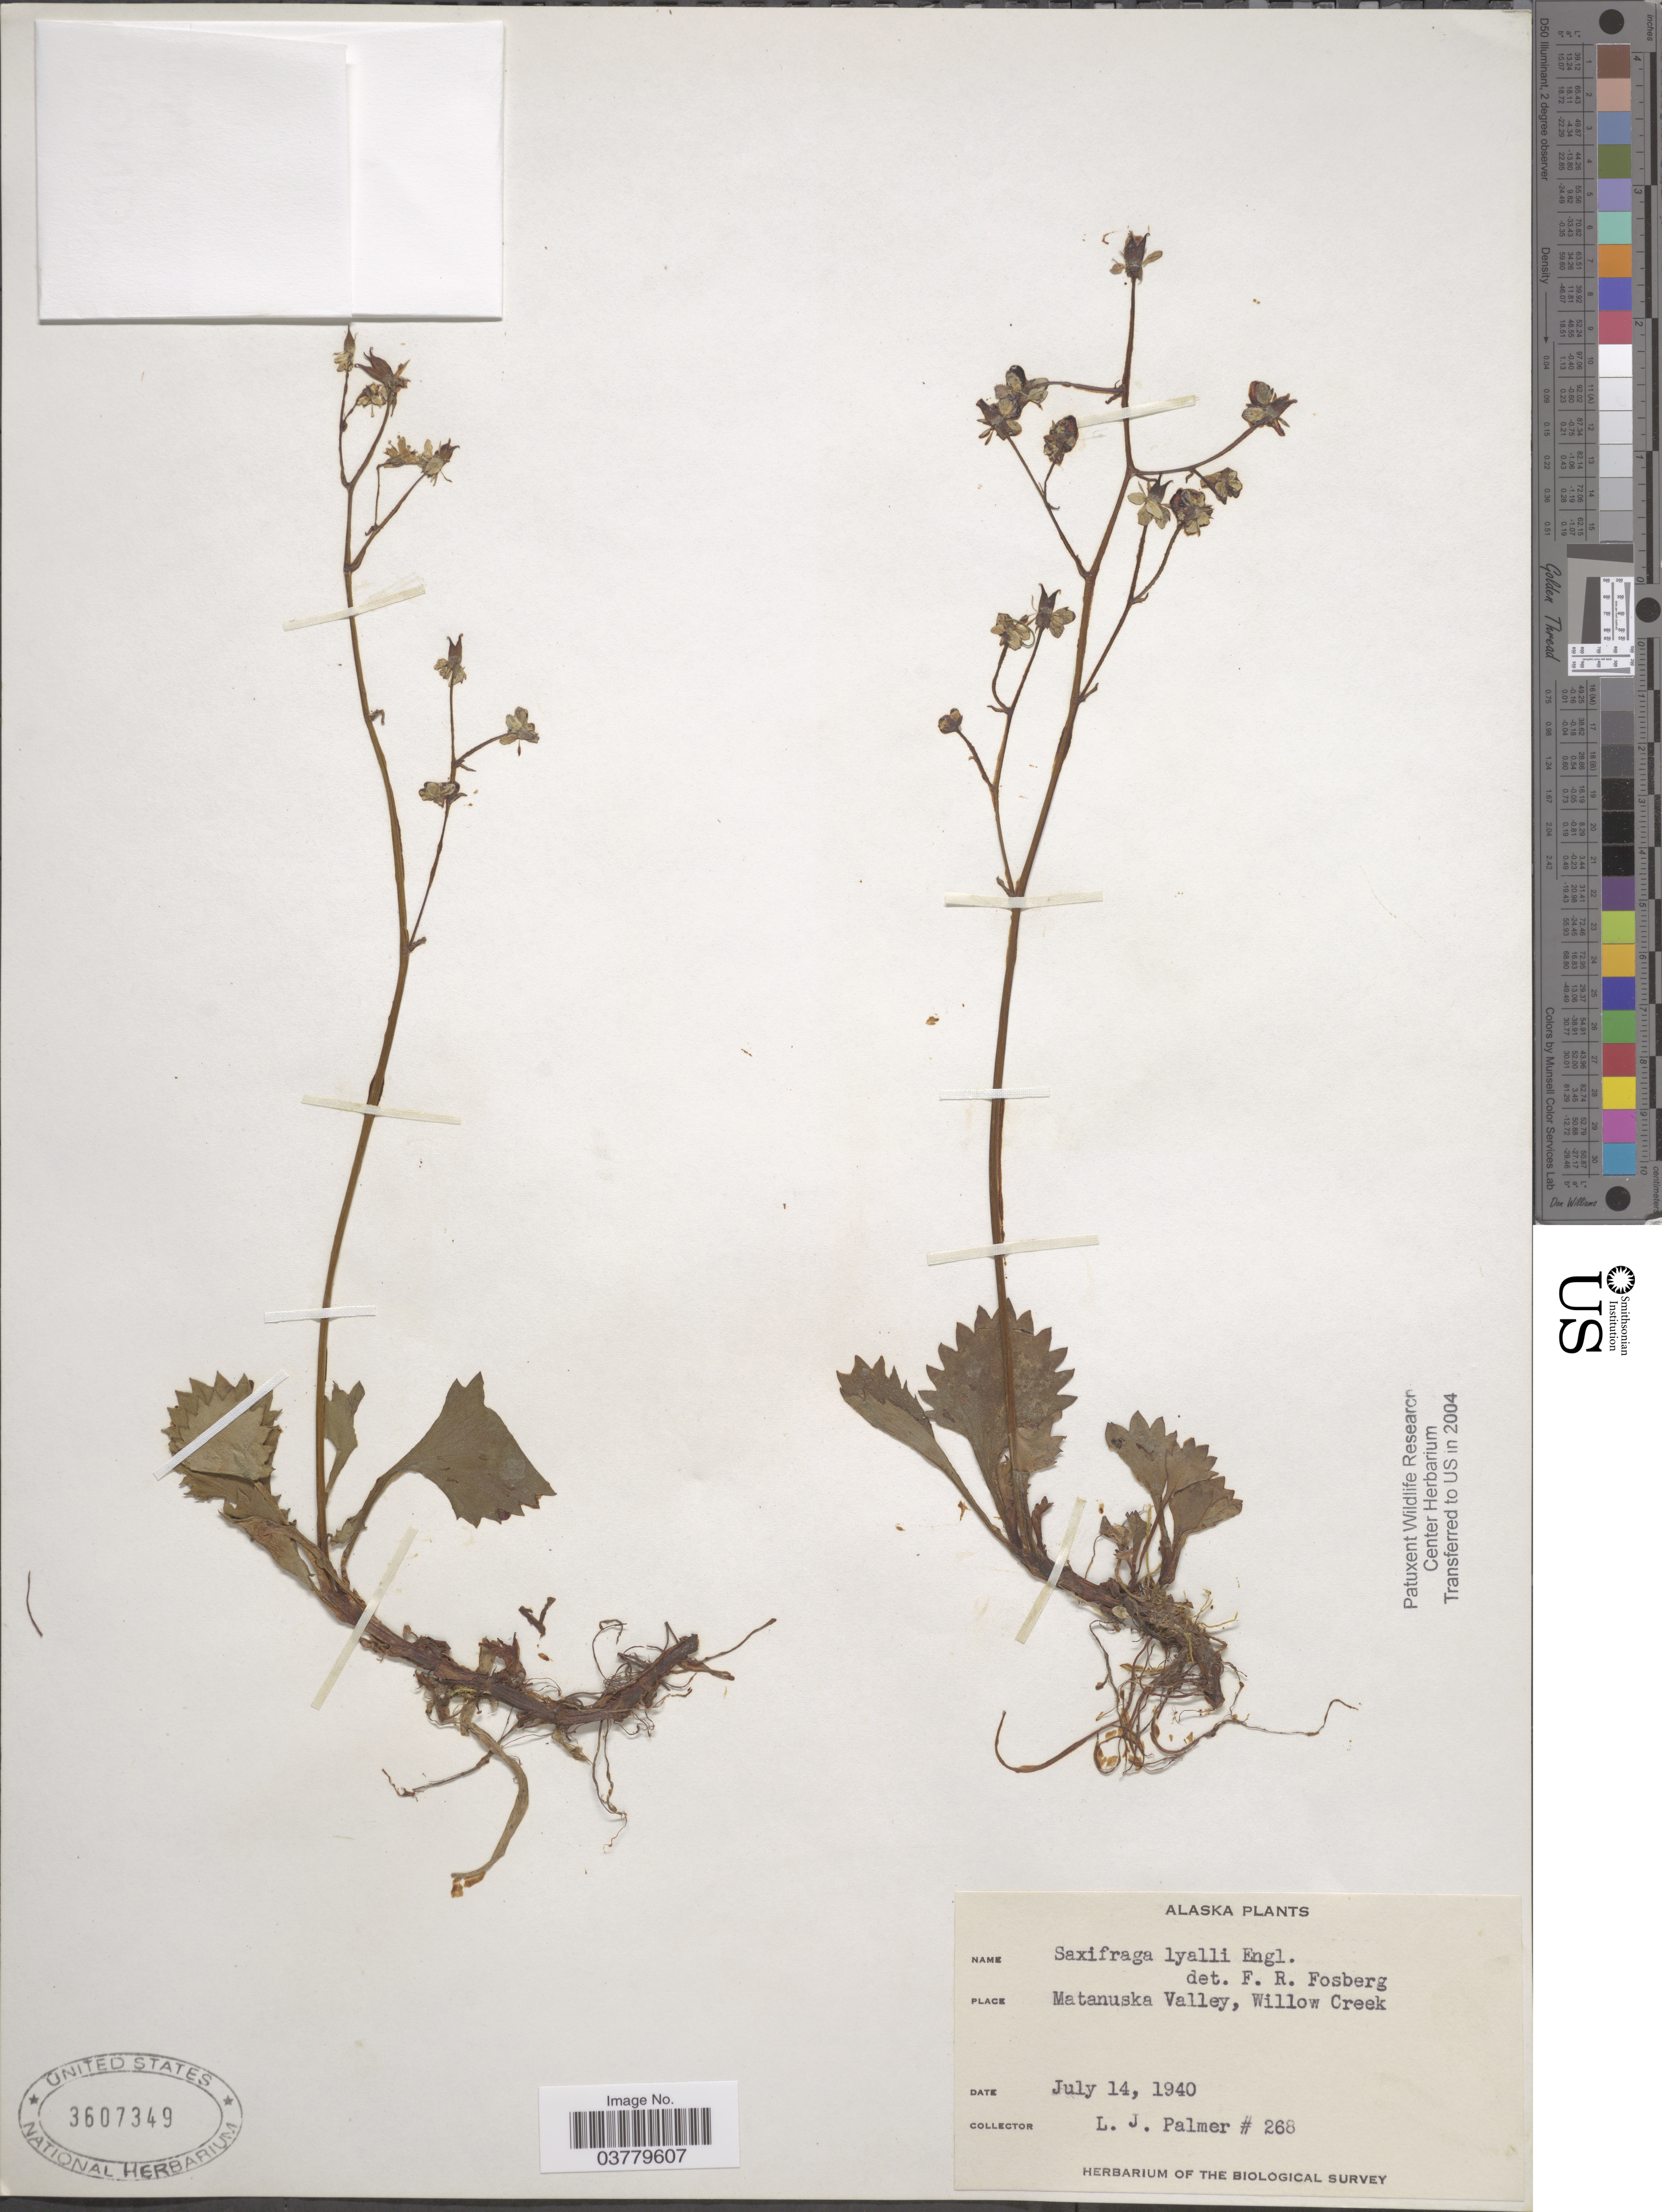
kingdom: Plantae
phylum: Tracheophyta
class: Magnoliopsida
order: Saxifragales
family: Saxifragaceae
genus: Micranthes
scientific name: Micranthes lyalii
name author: (Engl.) Small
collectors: L. J. Palmer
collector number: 268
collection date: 1940-07-14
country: United States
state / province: Alaska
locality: Matanuska Valley, Willow Creek.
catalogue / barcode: US 3607349